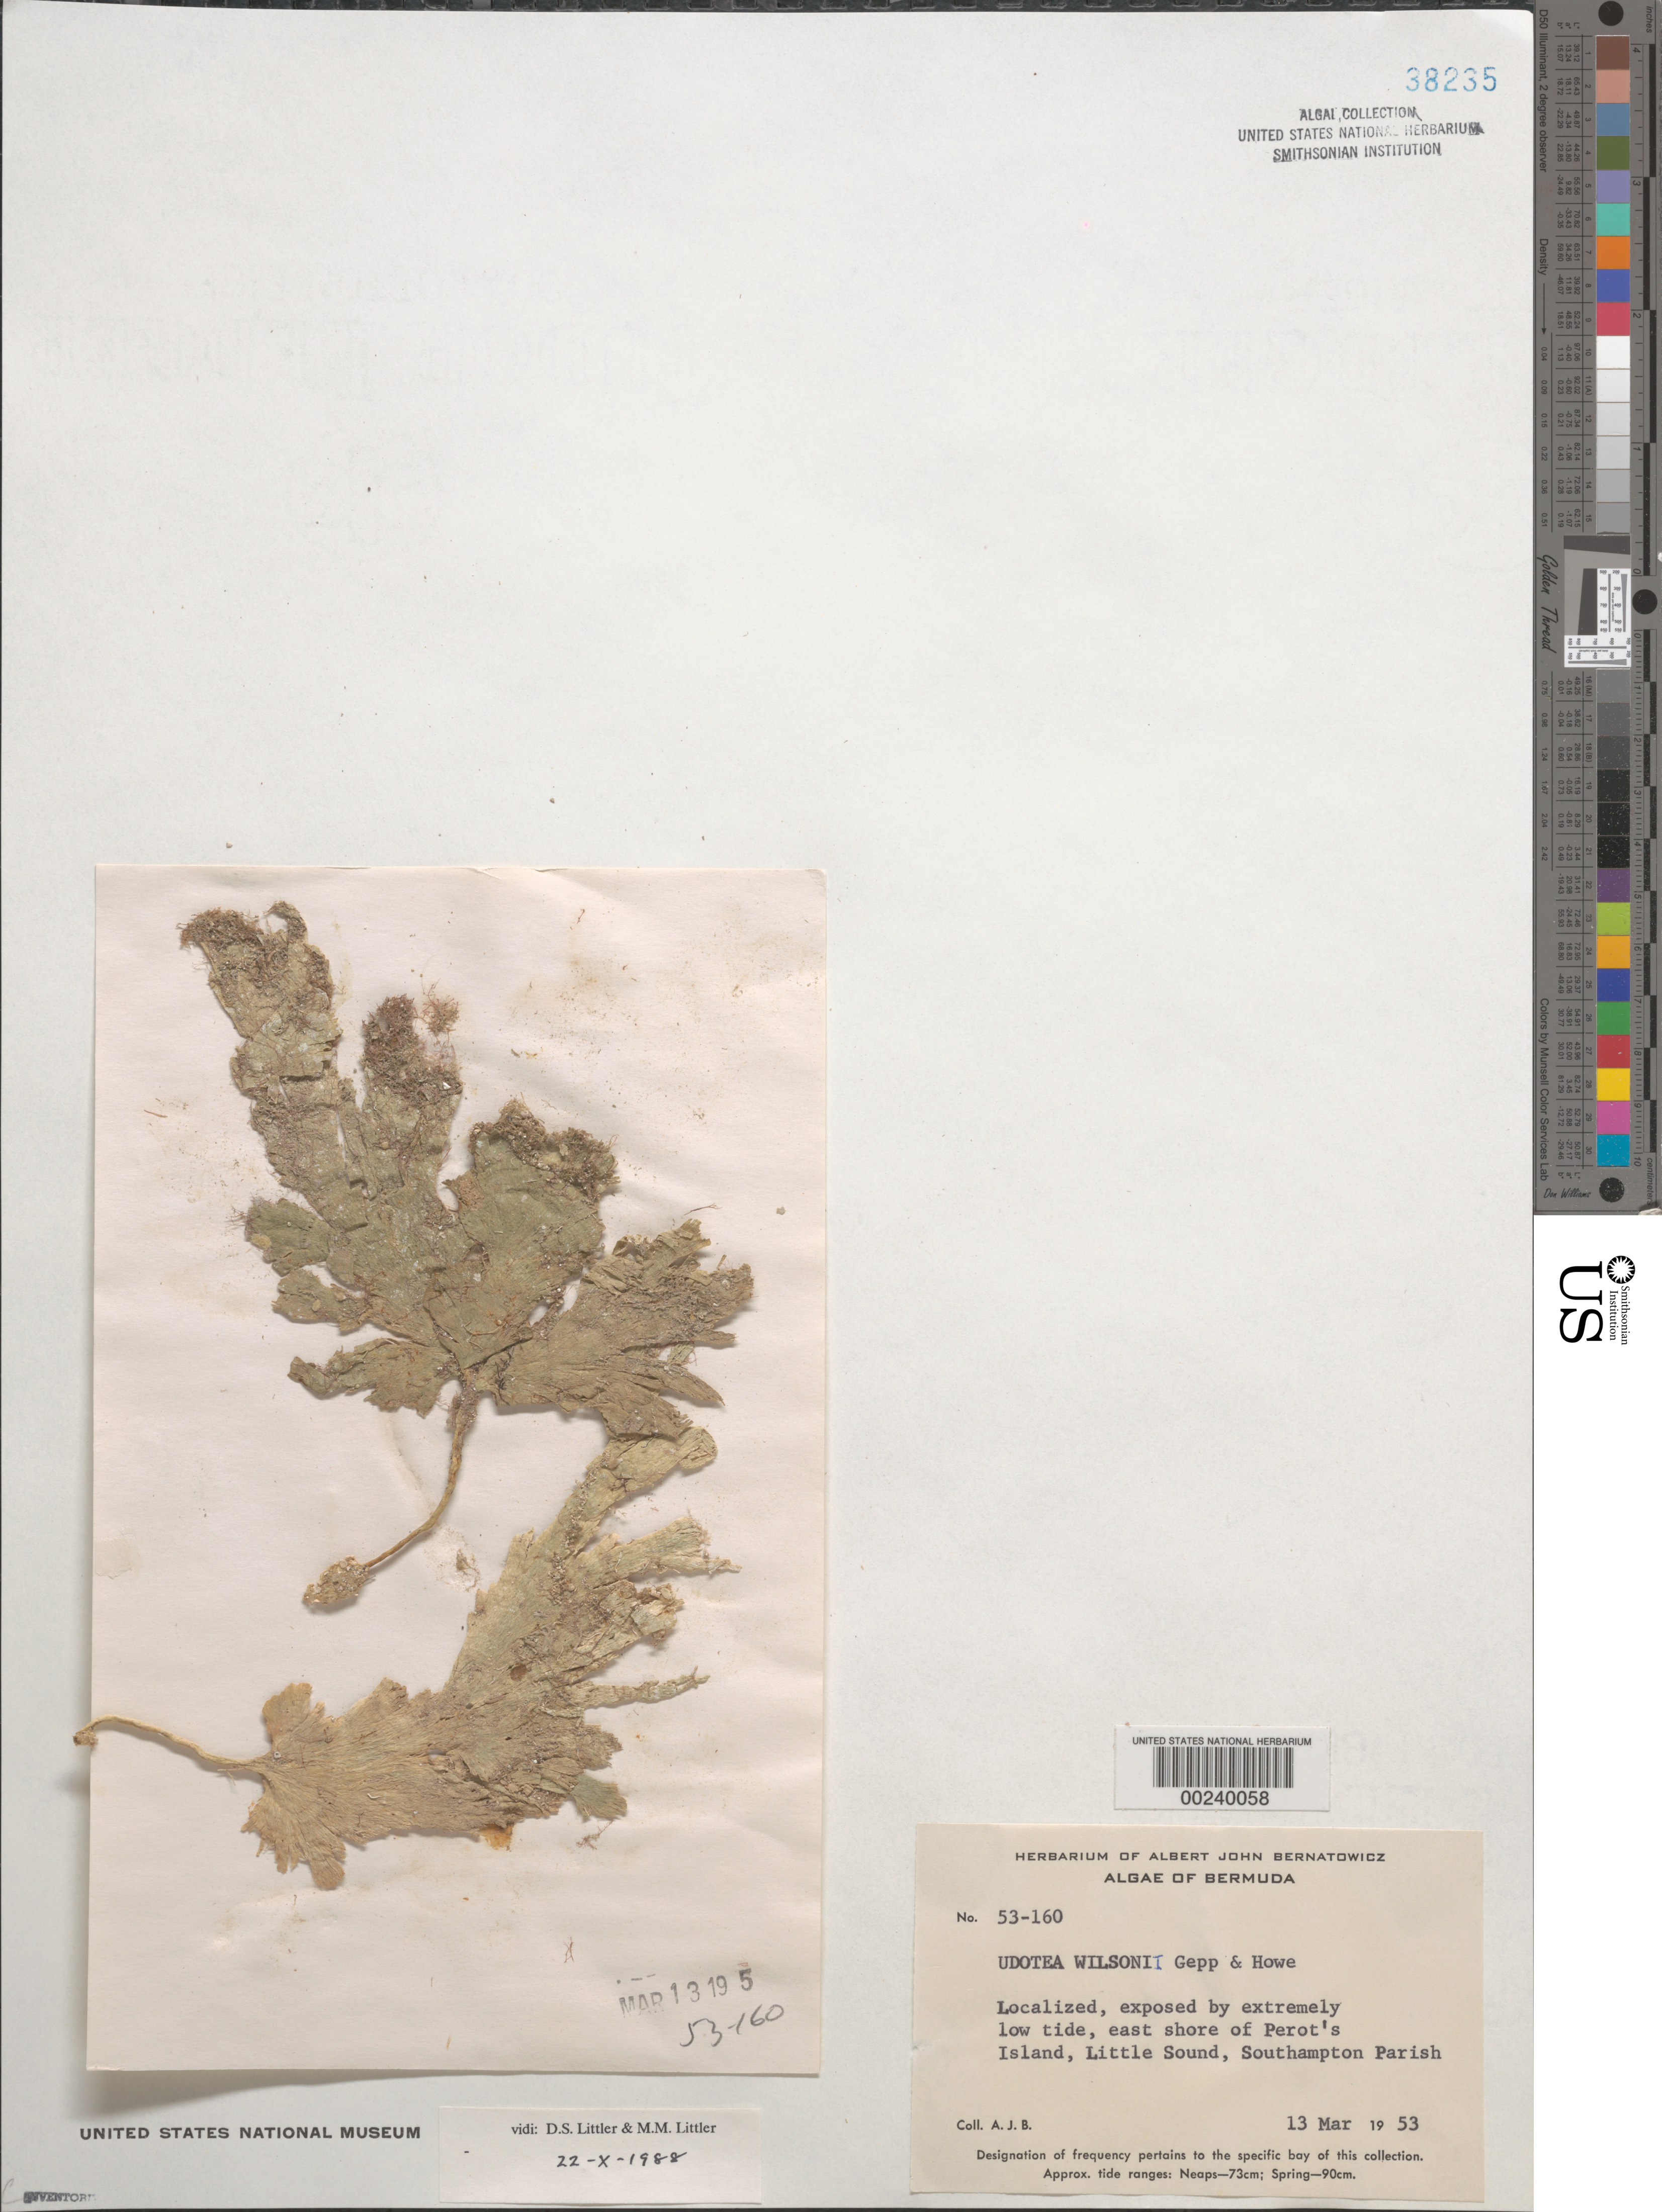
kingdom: Plantae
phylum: Chlorophyta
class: Ulvophyceae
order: Bryopsidales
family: Udoteaceae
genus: Udotea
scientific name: Udotea wilsonii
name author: A. Gepp et al. in A. Gepp & E. Gepp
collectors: A. Bernatowicz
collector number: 53-160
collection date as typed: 13 Mar 1953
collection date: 1953-03-13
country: Bermuda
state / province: Southampton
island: Bermuda Island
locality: Little Sound, Perot's Island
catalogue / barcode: US 38235